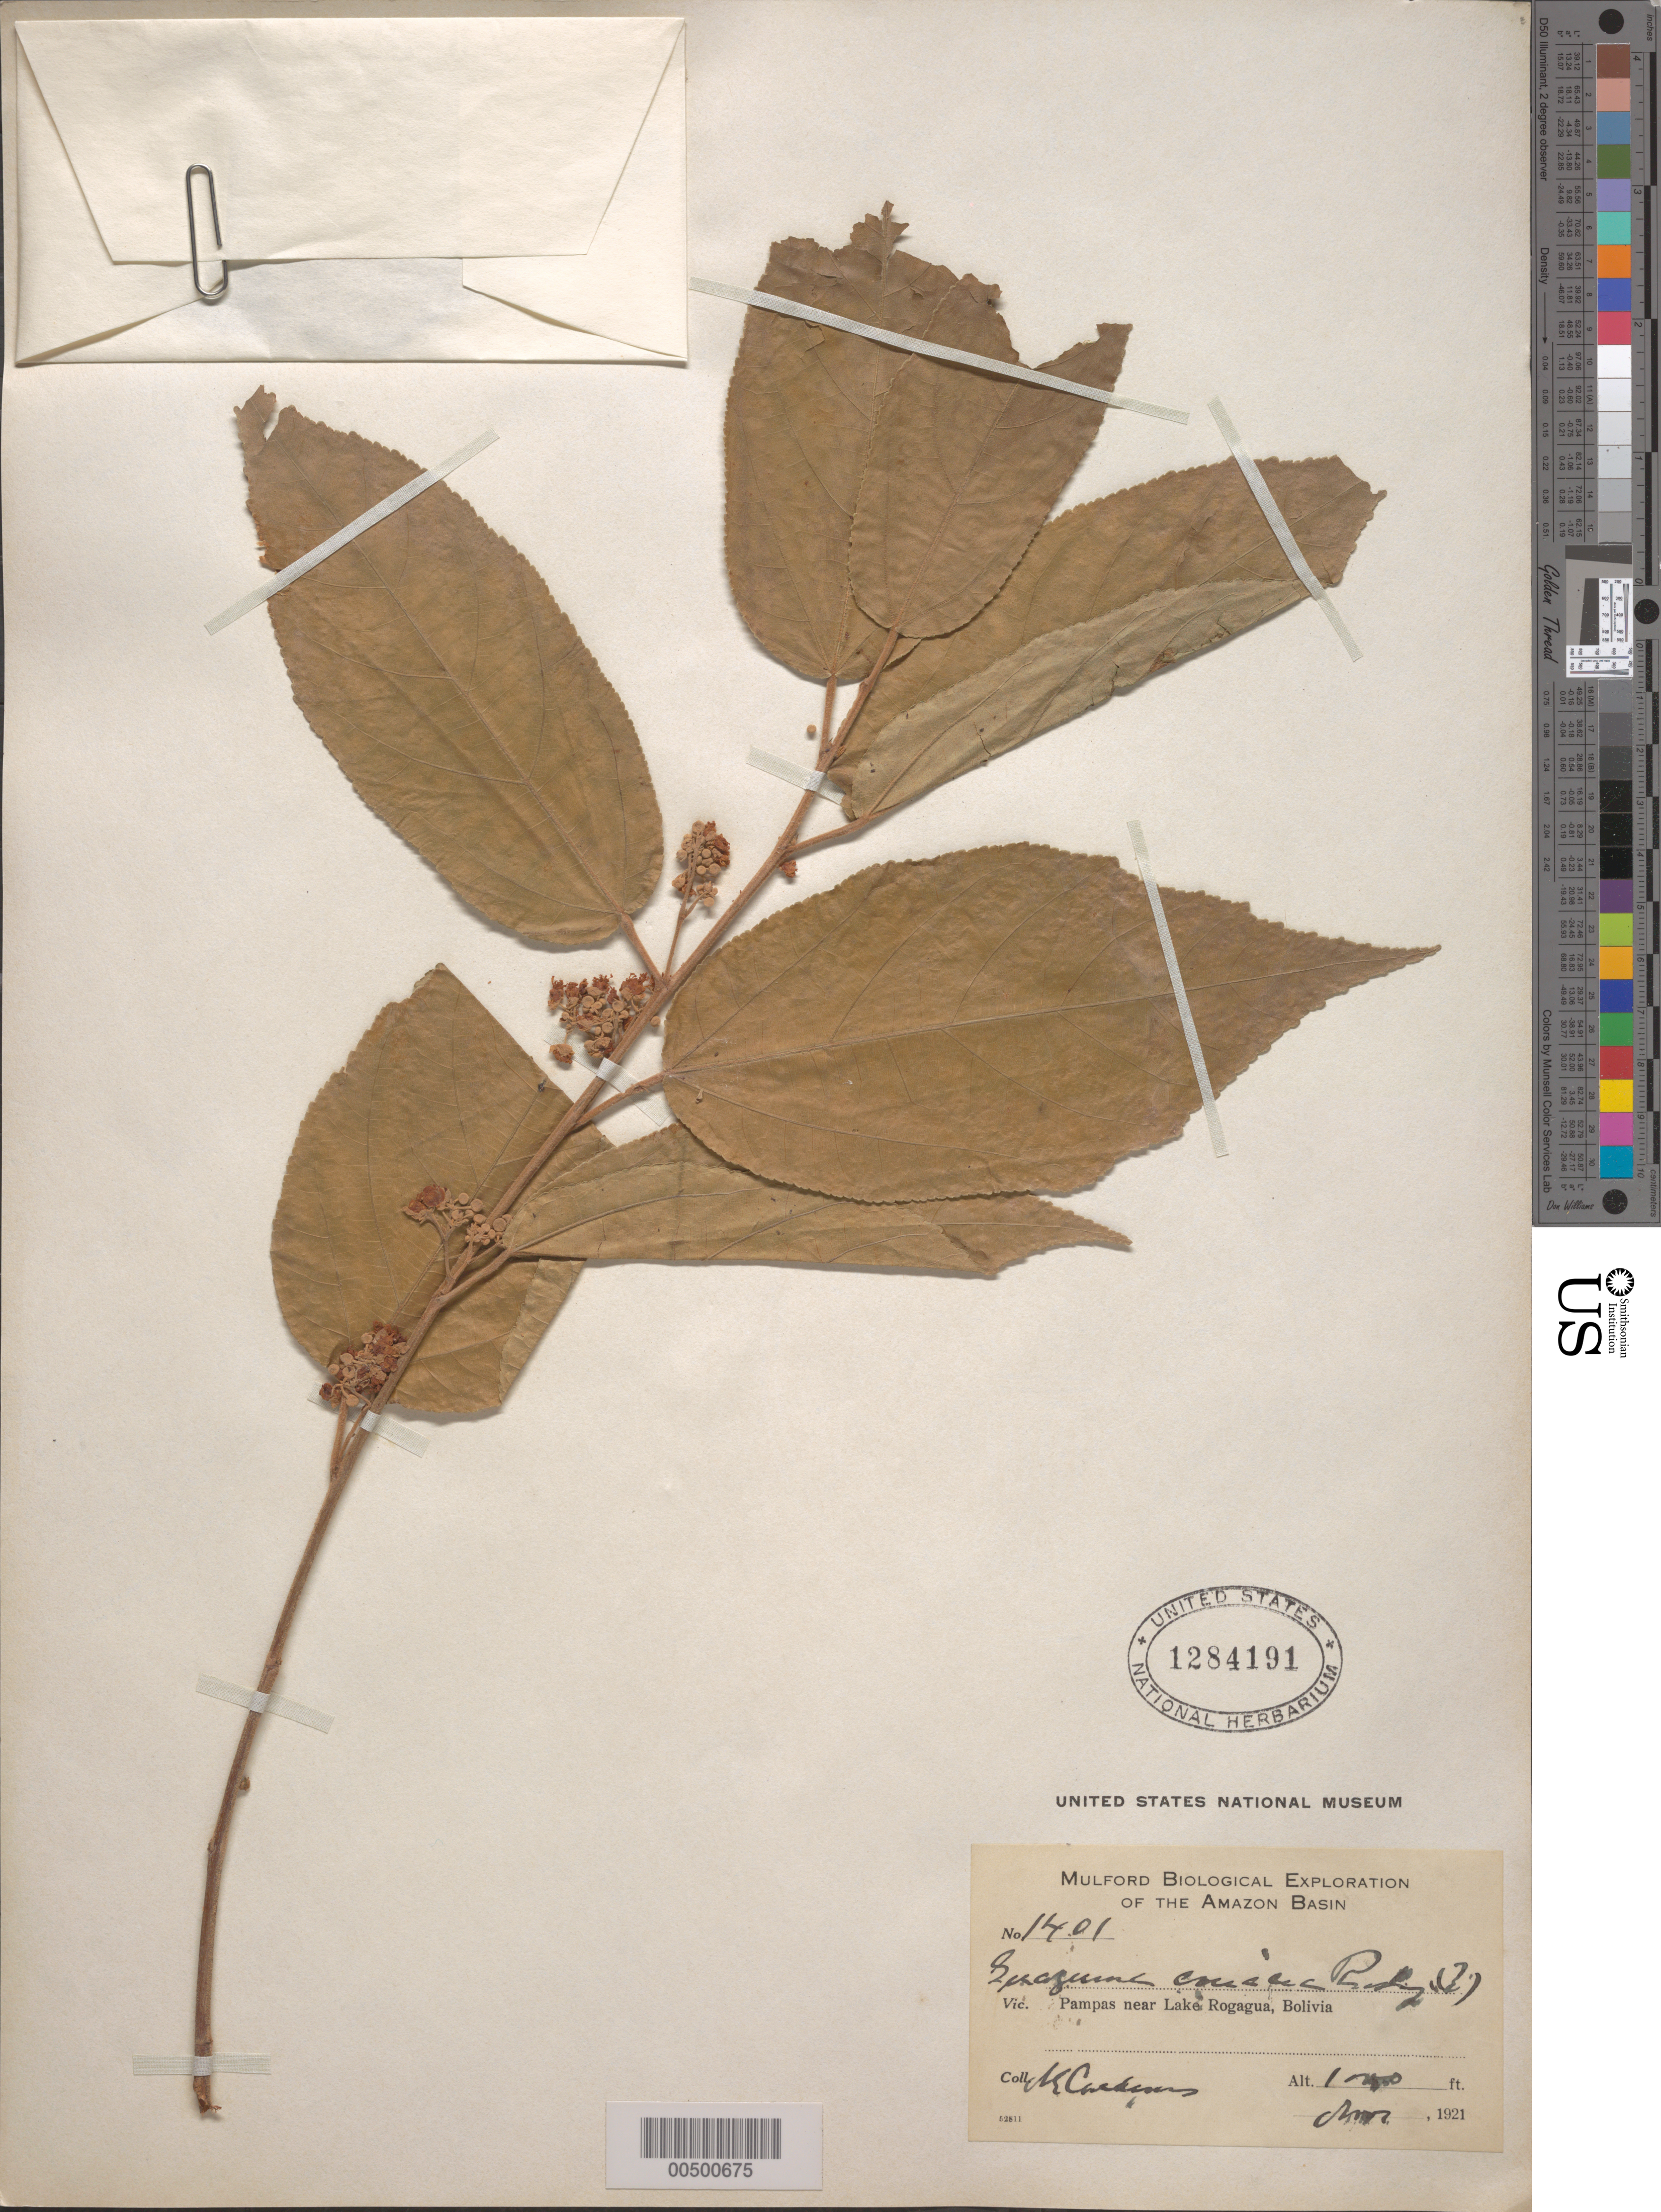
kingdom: Plantae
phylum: Tracheophyta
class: Magnoliopsida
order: Malvales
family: Malvaceae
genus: Guazuma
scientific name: Guazuma ulmifolia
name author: Lam.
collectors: M. Cárdenas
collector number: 1401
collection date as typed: Nov 1921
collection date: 1921-11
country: Bolivia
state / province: Beni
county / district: José Ballivián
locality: Pampas near Lake Rogagua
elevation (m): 305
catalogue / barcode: US 1284191